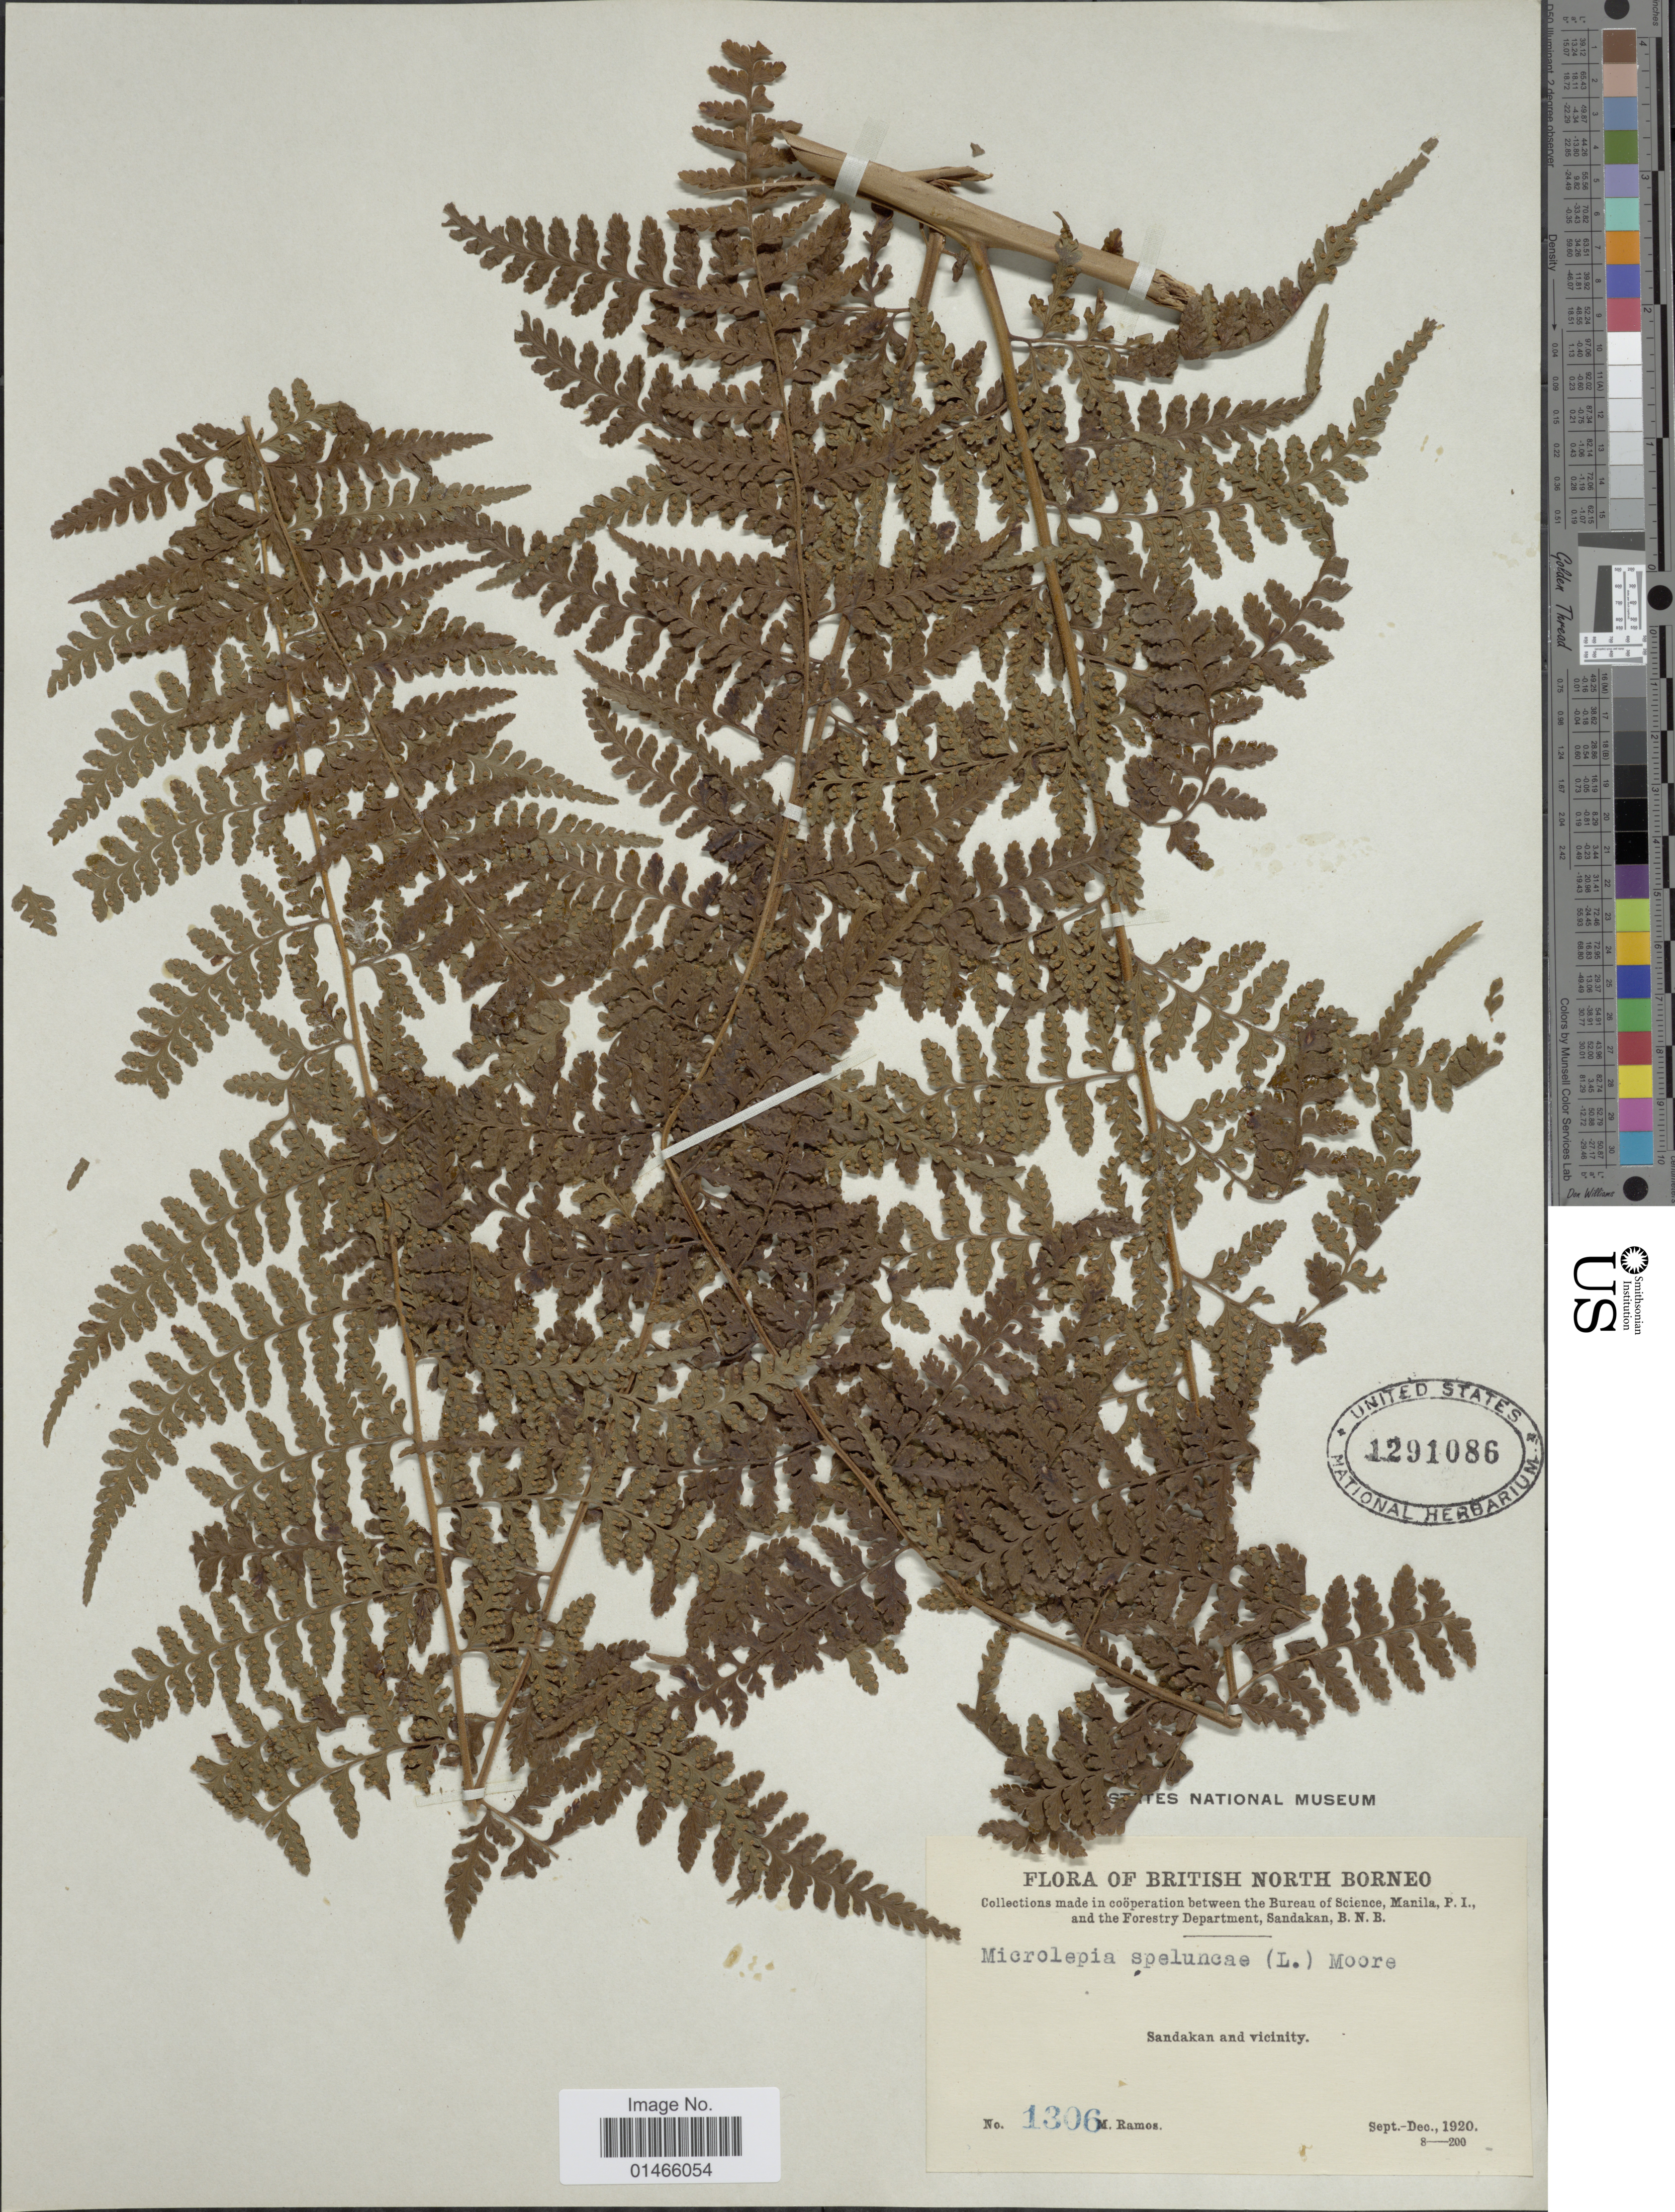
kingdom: Plantae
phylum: Tracheophyta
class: Polypodiopsida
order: Polypodiales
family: Dennstaedtiaceae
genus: Microlepia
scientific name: Microlepia pilosiuscula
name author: (Sm.) C.V. Morton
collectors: M. Ramos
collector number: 1306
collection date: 1920-09/1920-12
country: Malaysia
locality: British North Borneo, Sandaken and Vicinity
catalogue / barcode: US 1291086